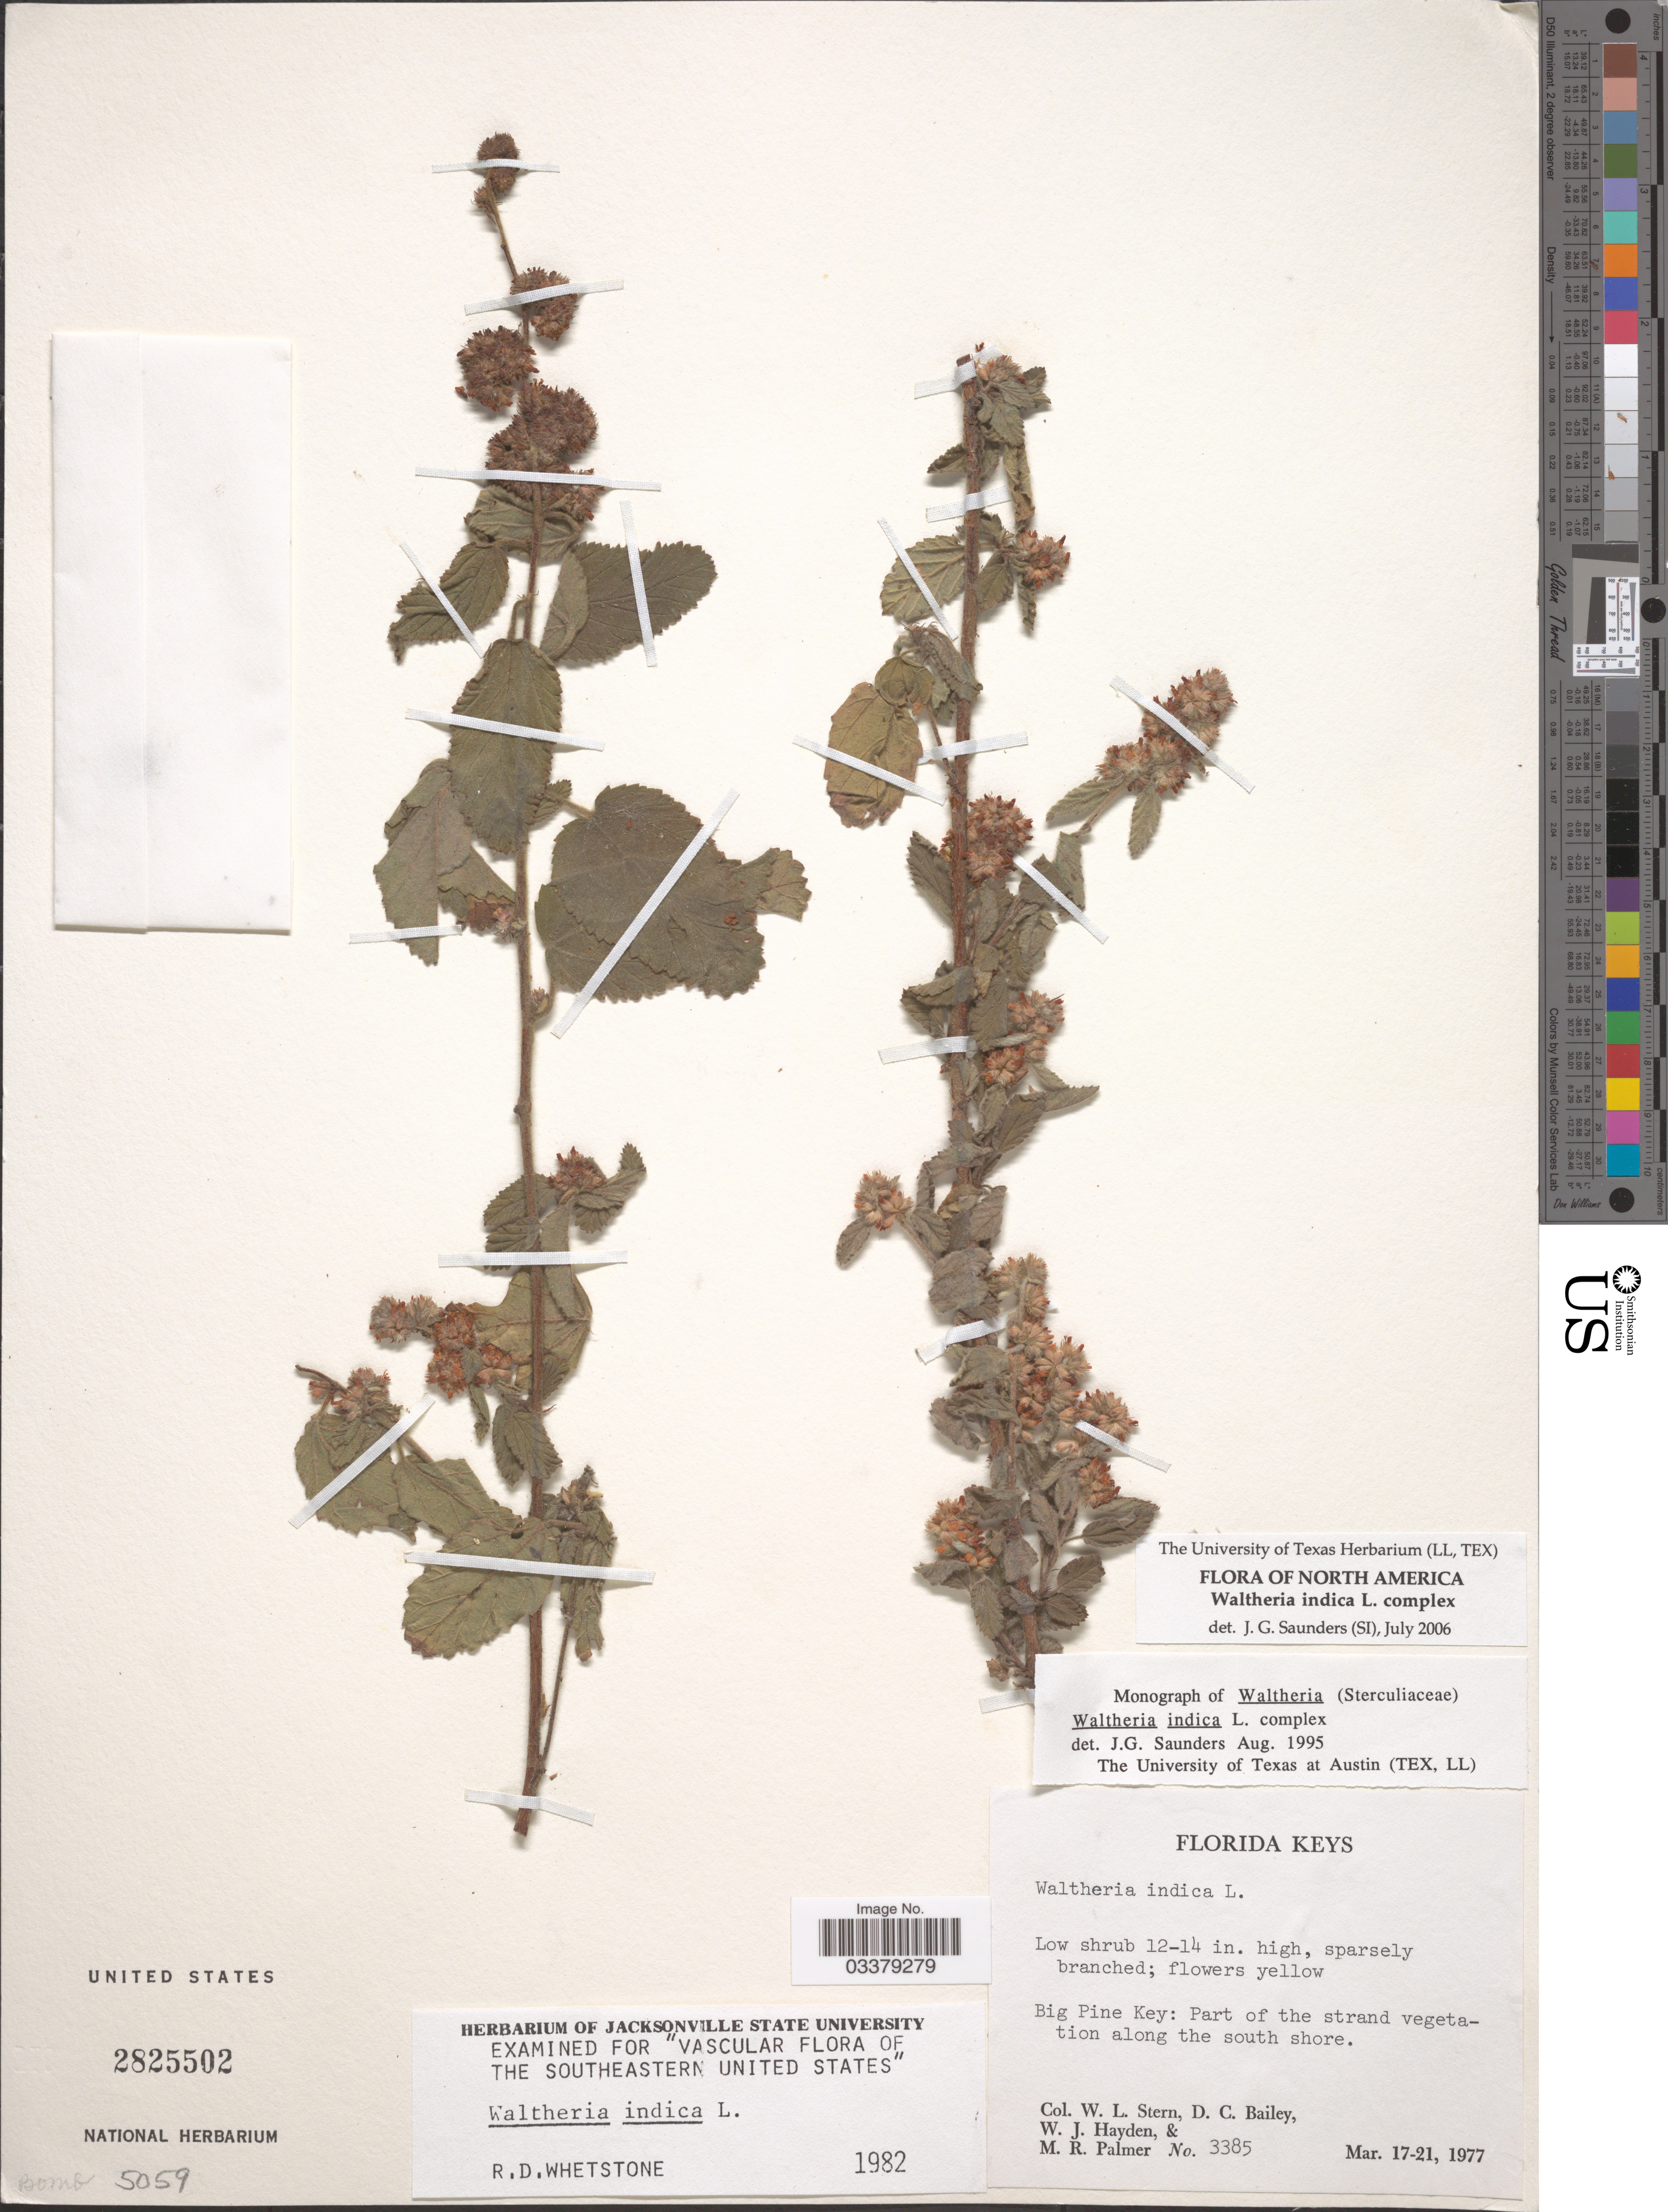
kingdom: Plantae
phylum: Tracheophyta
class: Magnoliopsida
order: Malvales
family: Malvaceae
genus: Waltheria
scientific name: Waltheria indica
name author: L.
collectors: W. L. Stern, D. C. Bailey, W. Hayden & M. R. Palmer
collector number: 3385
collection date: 1977-03-17/1977-03-21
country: United States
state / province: Florida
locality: Florida Keys. Big Pine Key: Part of the strand vegetation along the south shore.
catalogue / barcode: US 2825502